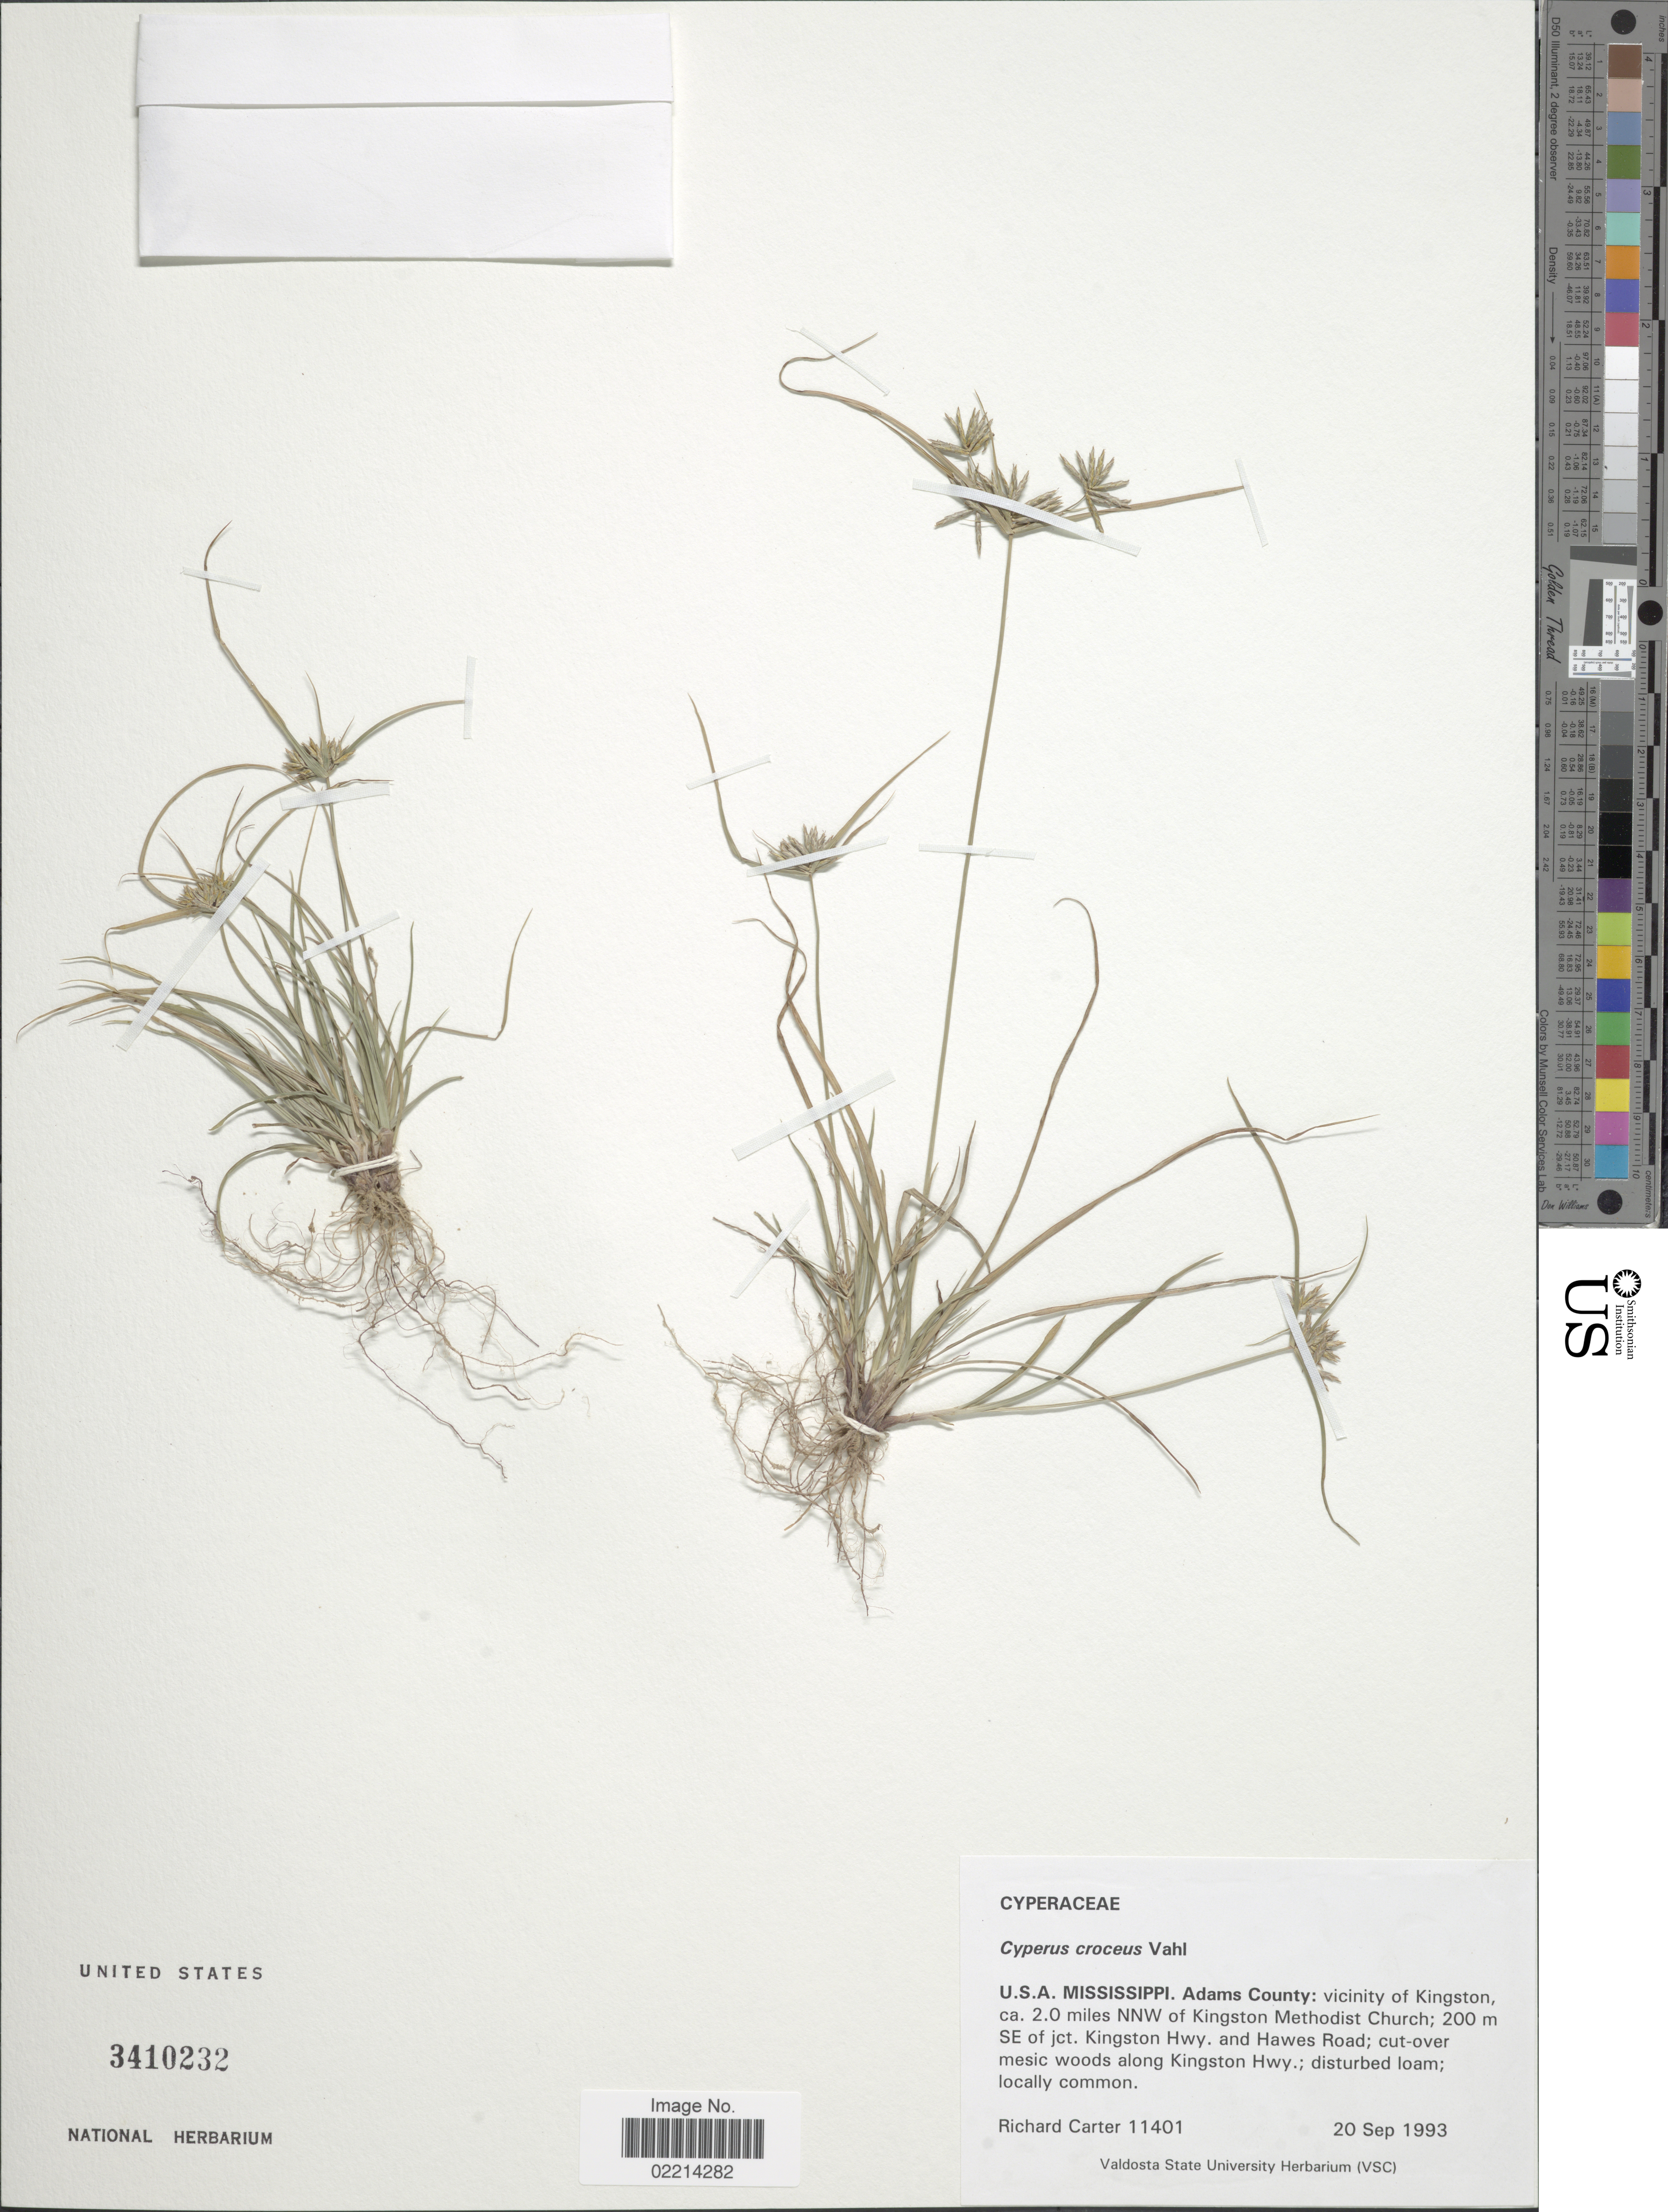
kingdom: Plantae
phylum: Tracheophyta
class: Liliopsida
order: Poales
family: Cyperaceae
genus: Cyperus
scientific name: Cyperus croceus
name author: Vahl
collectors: R. Carter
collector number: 11401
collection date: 1993-09-20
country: United States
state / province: Mississippi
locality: Adamas County: vicinity of Kingston, ca. 2.0 miles NNW of Kingston Methodist Church; SE of jct Kingston Hwy and Hawes Road; cut-over mesic woods along Kingstone Hwy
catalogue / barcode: US 3410232